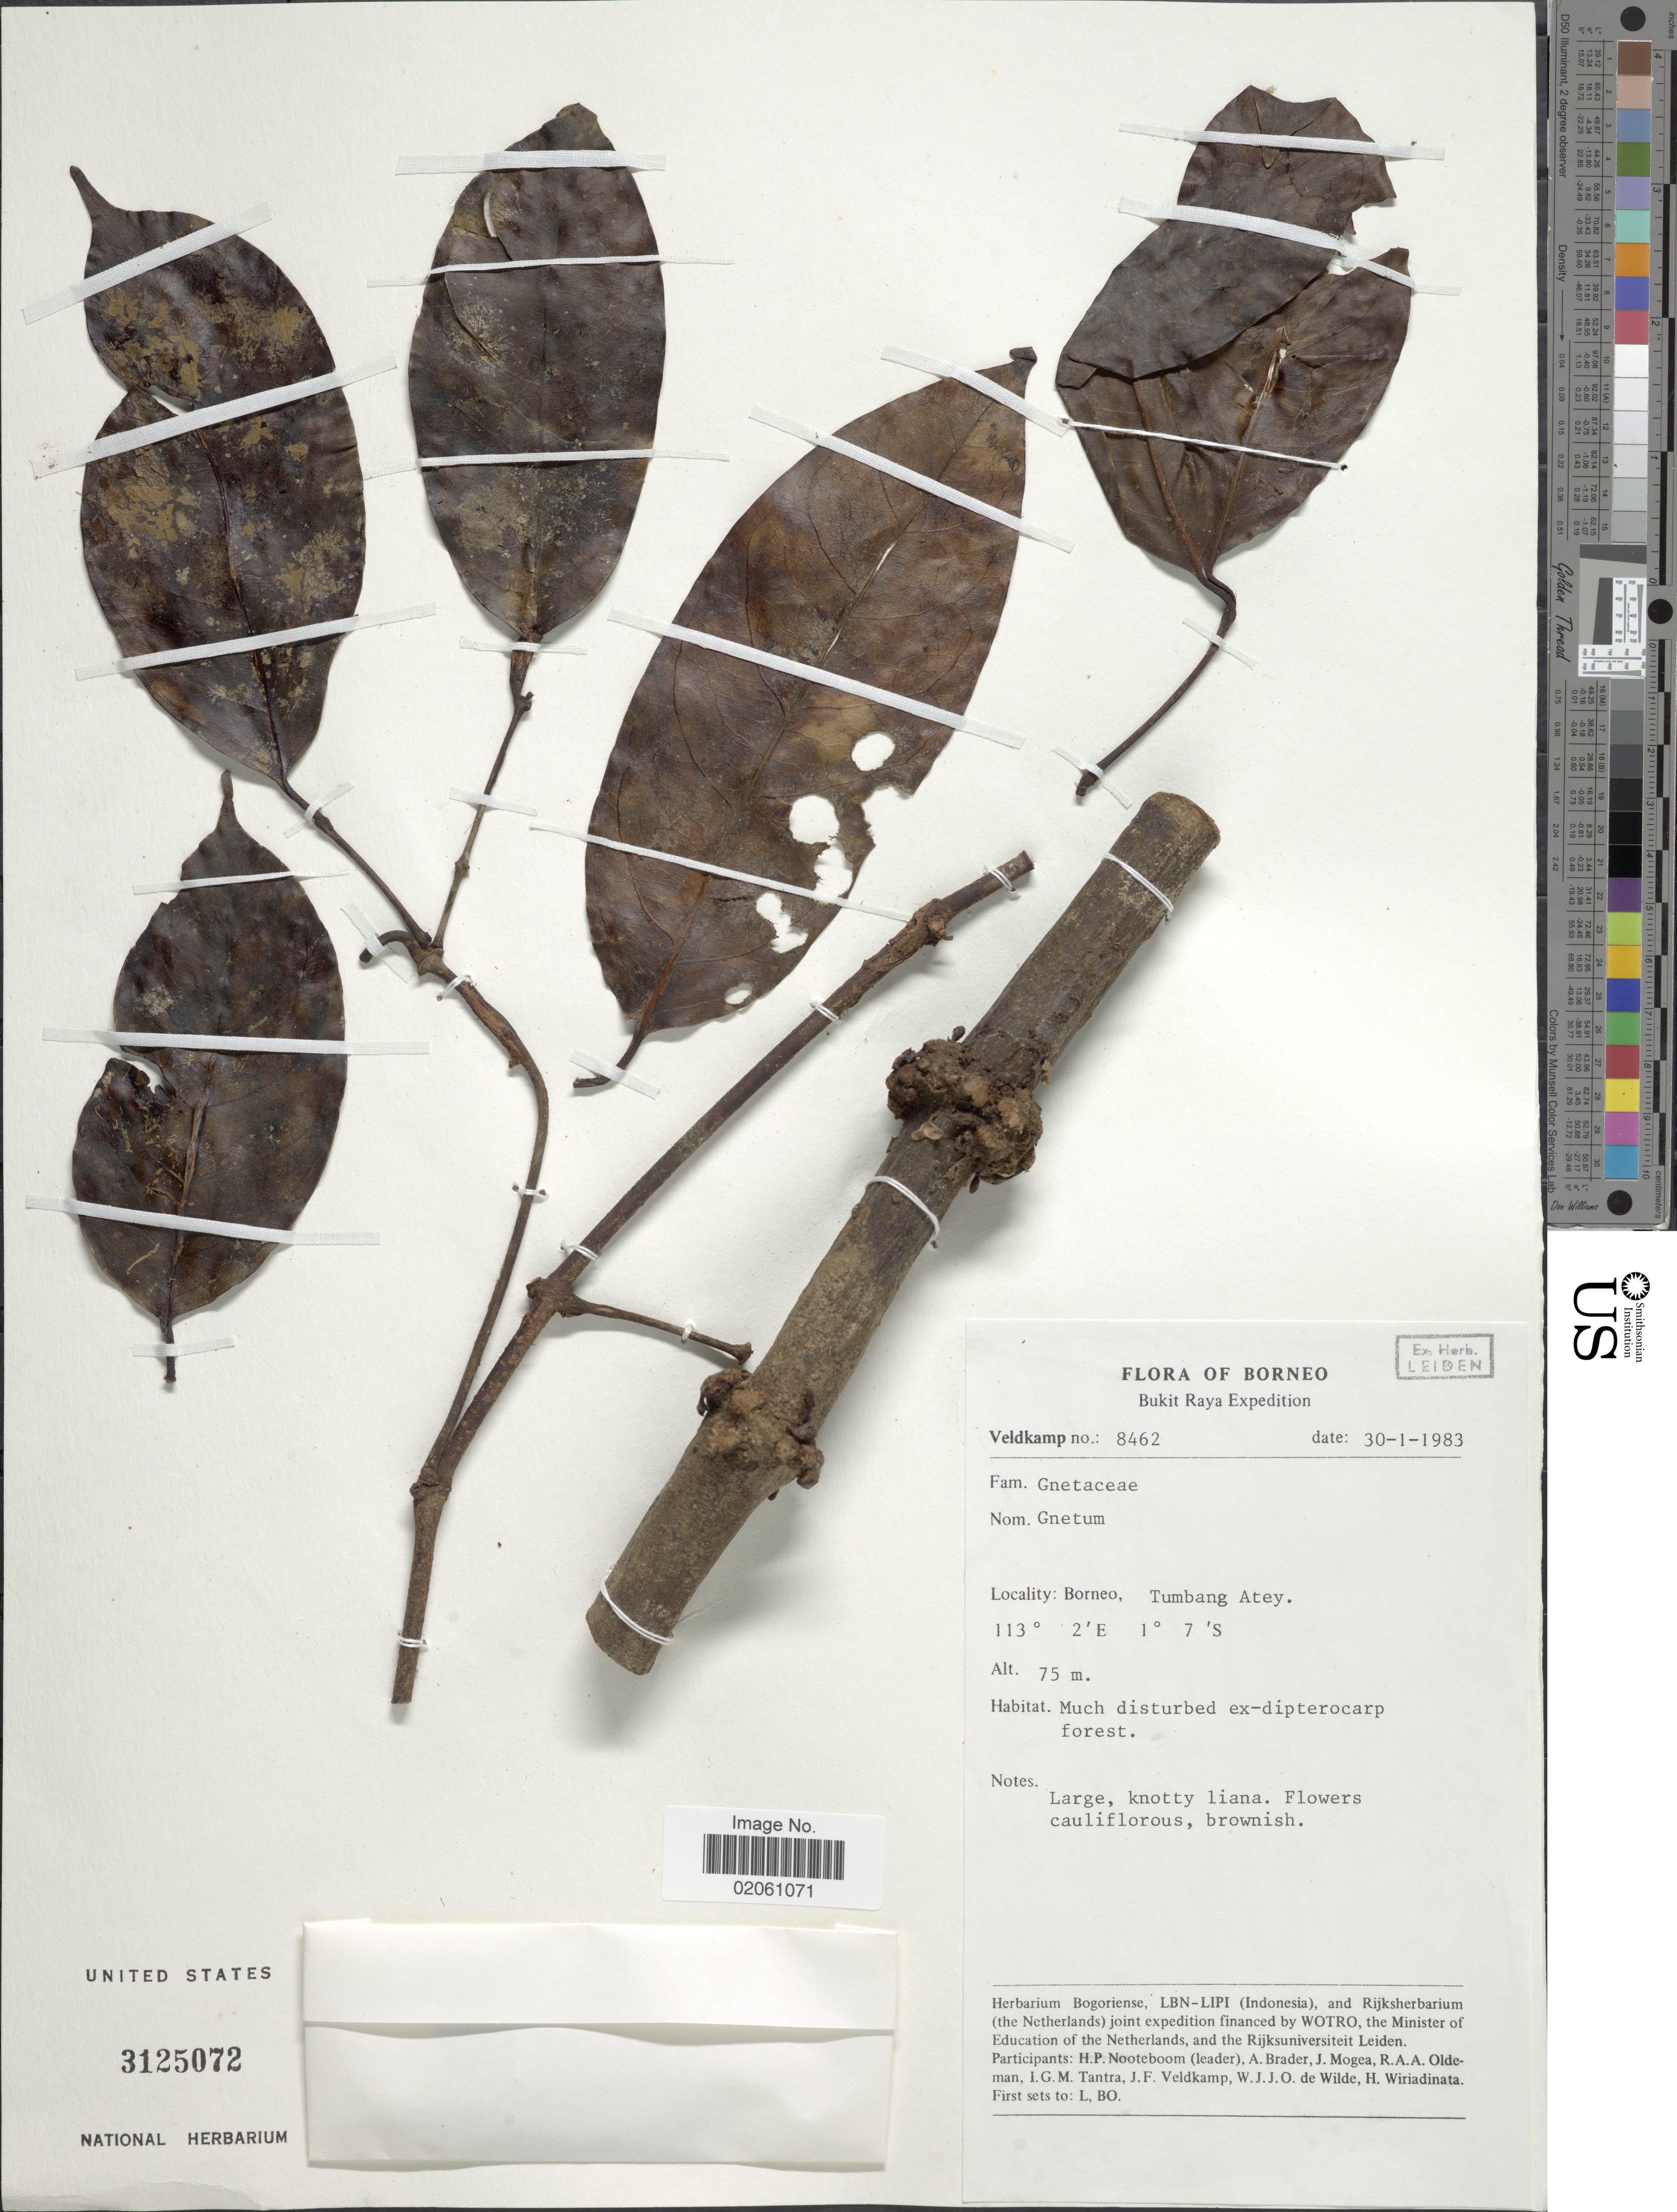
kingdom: Plantae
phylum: Tracheophyta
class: Gnetopsida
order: Gnetales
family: Gnetaceae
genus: Gnetum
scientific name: Gnetum sp.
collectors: -. Veldkamp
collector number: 8462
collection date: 1983-01-30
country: Indonesia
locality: Borneo, Bukit Raya, Tumbang Atey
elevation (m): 75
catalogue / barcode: US 3125072